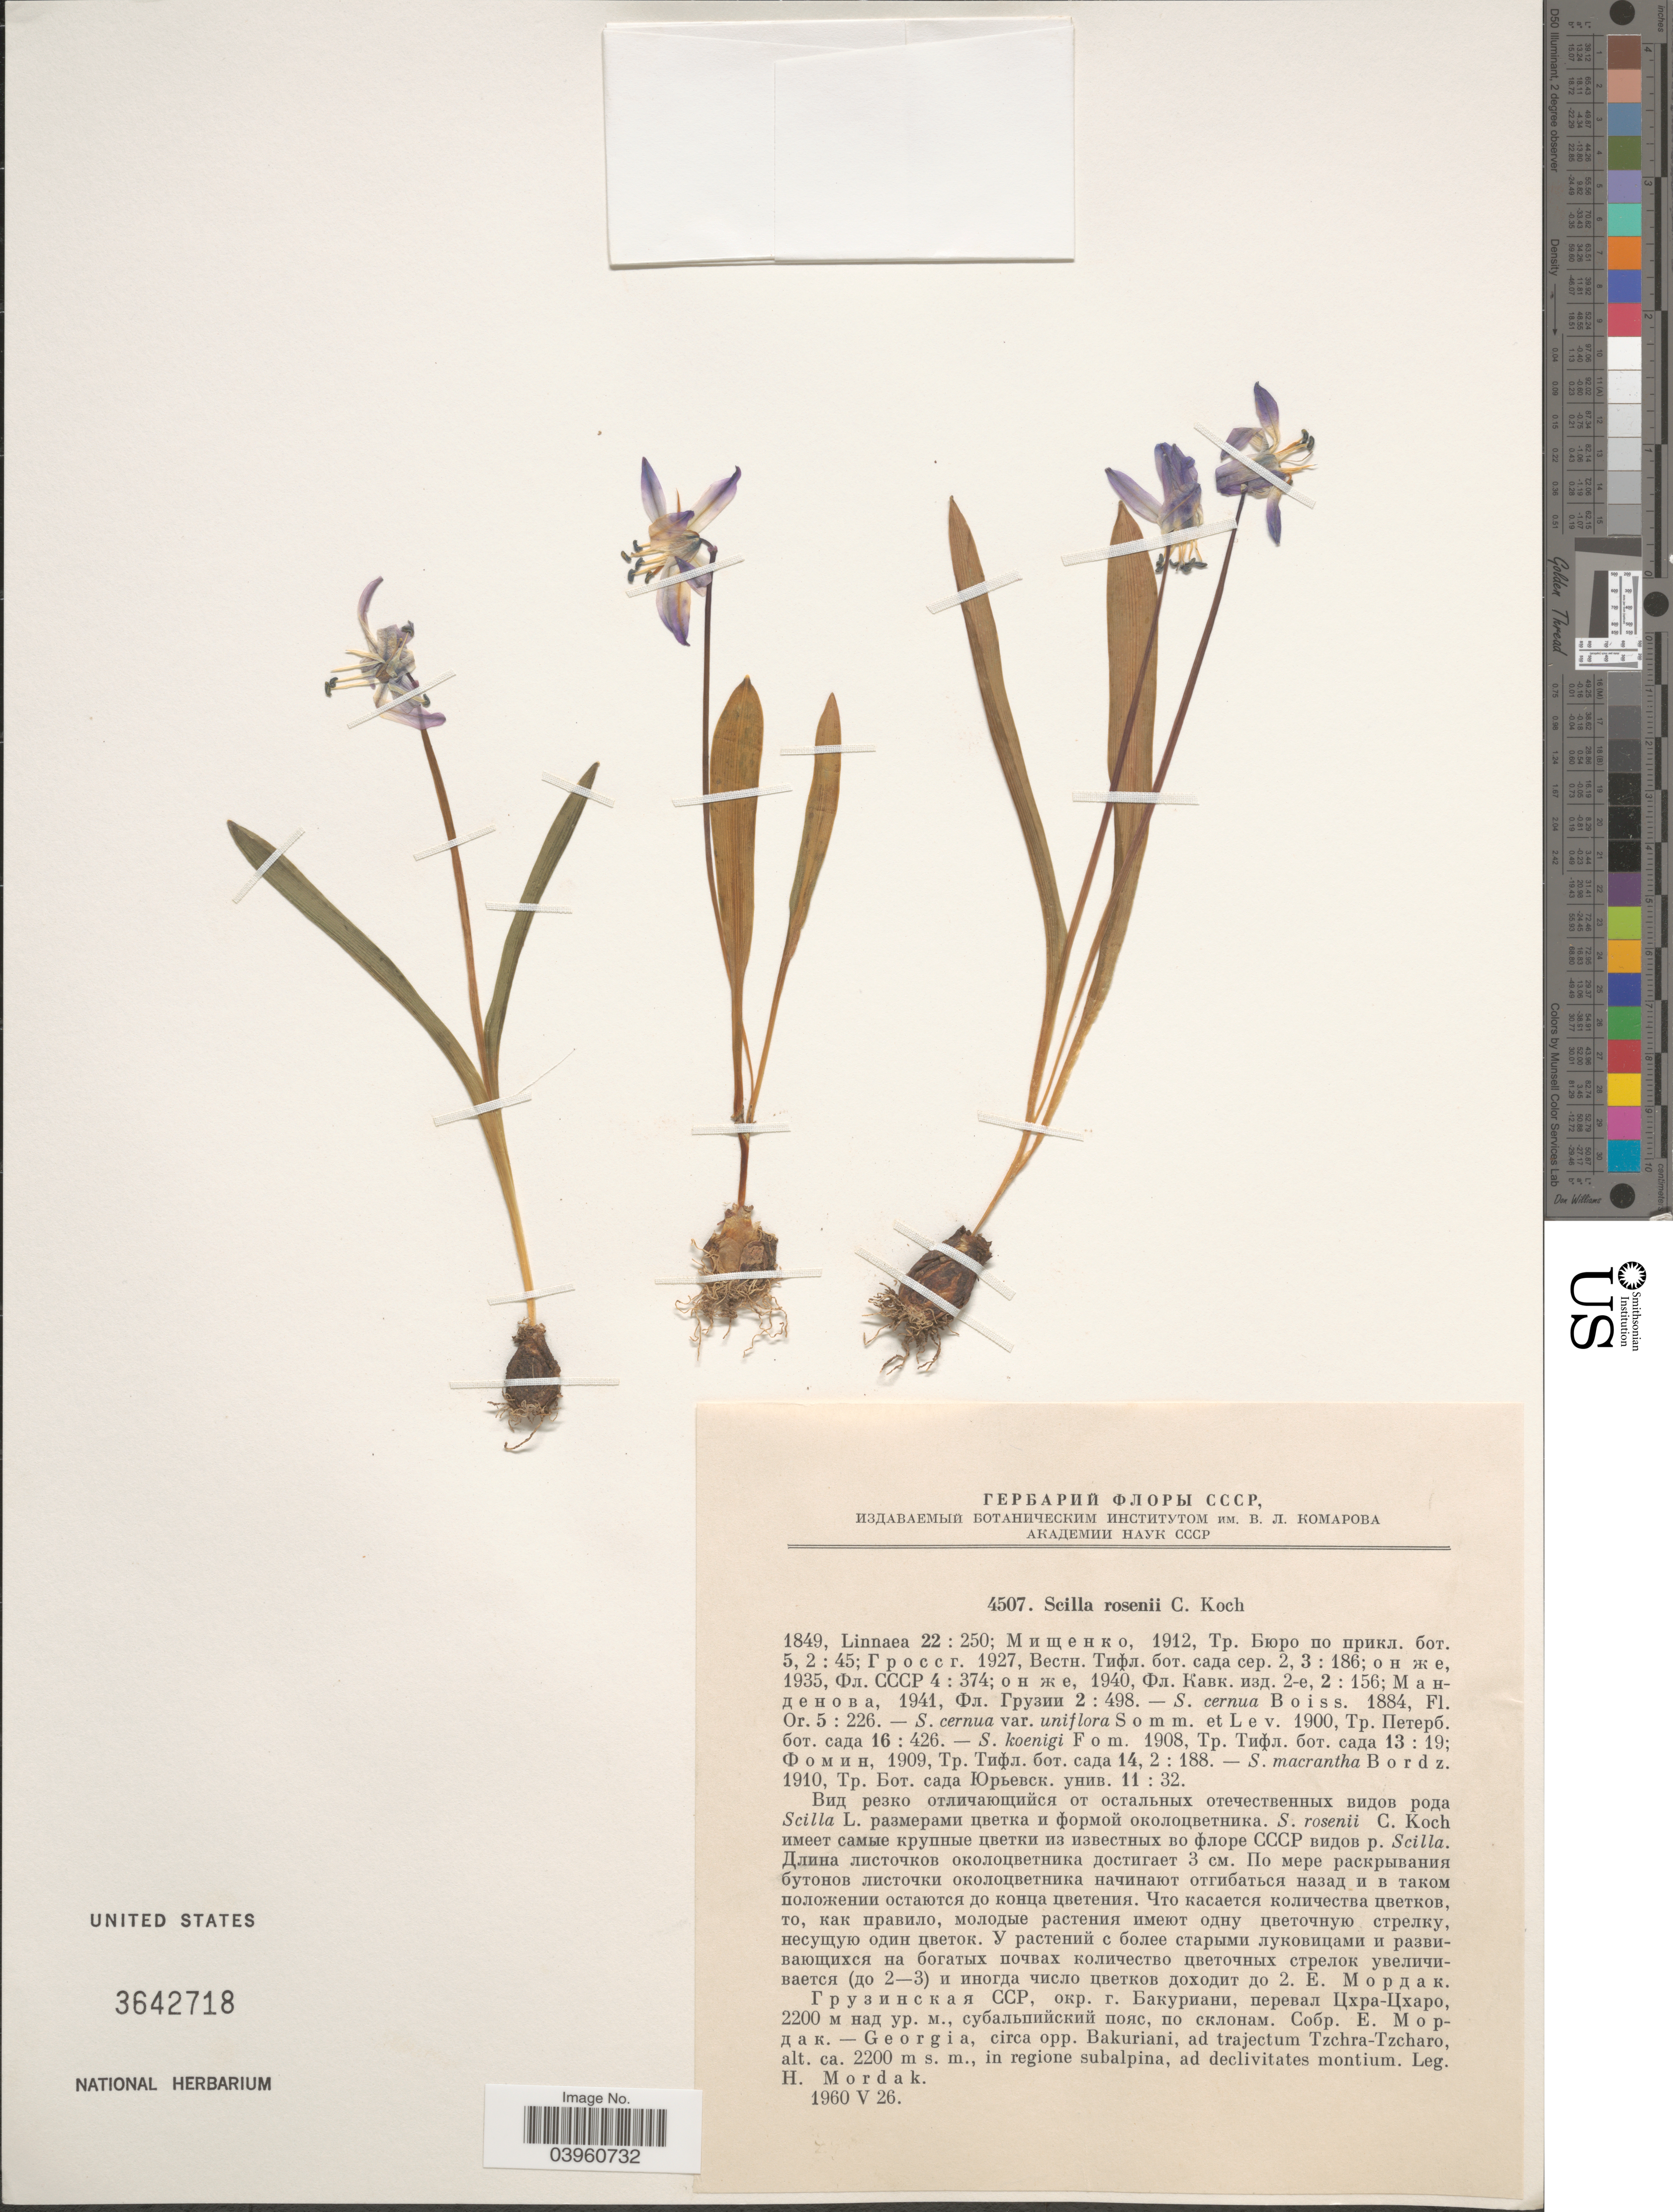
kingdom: Plantae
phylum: Tracheophyta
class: Liliopsida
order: Asparagales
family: Asparagaceae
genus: Scilla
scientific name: Scilla rosenii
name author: K. Koch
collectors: H. Mordak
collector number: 4507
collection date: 1960-05-26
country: Georgia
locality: Circa opp. Bakuriani, ad trajectum Tzchra-Tzcharo.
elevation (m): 2200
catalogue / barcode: US 3642718